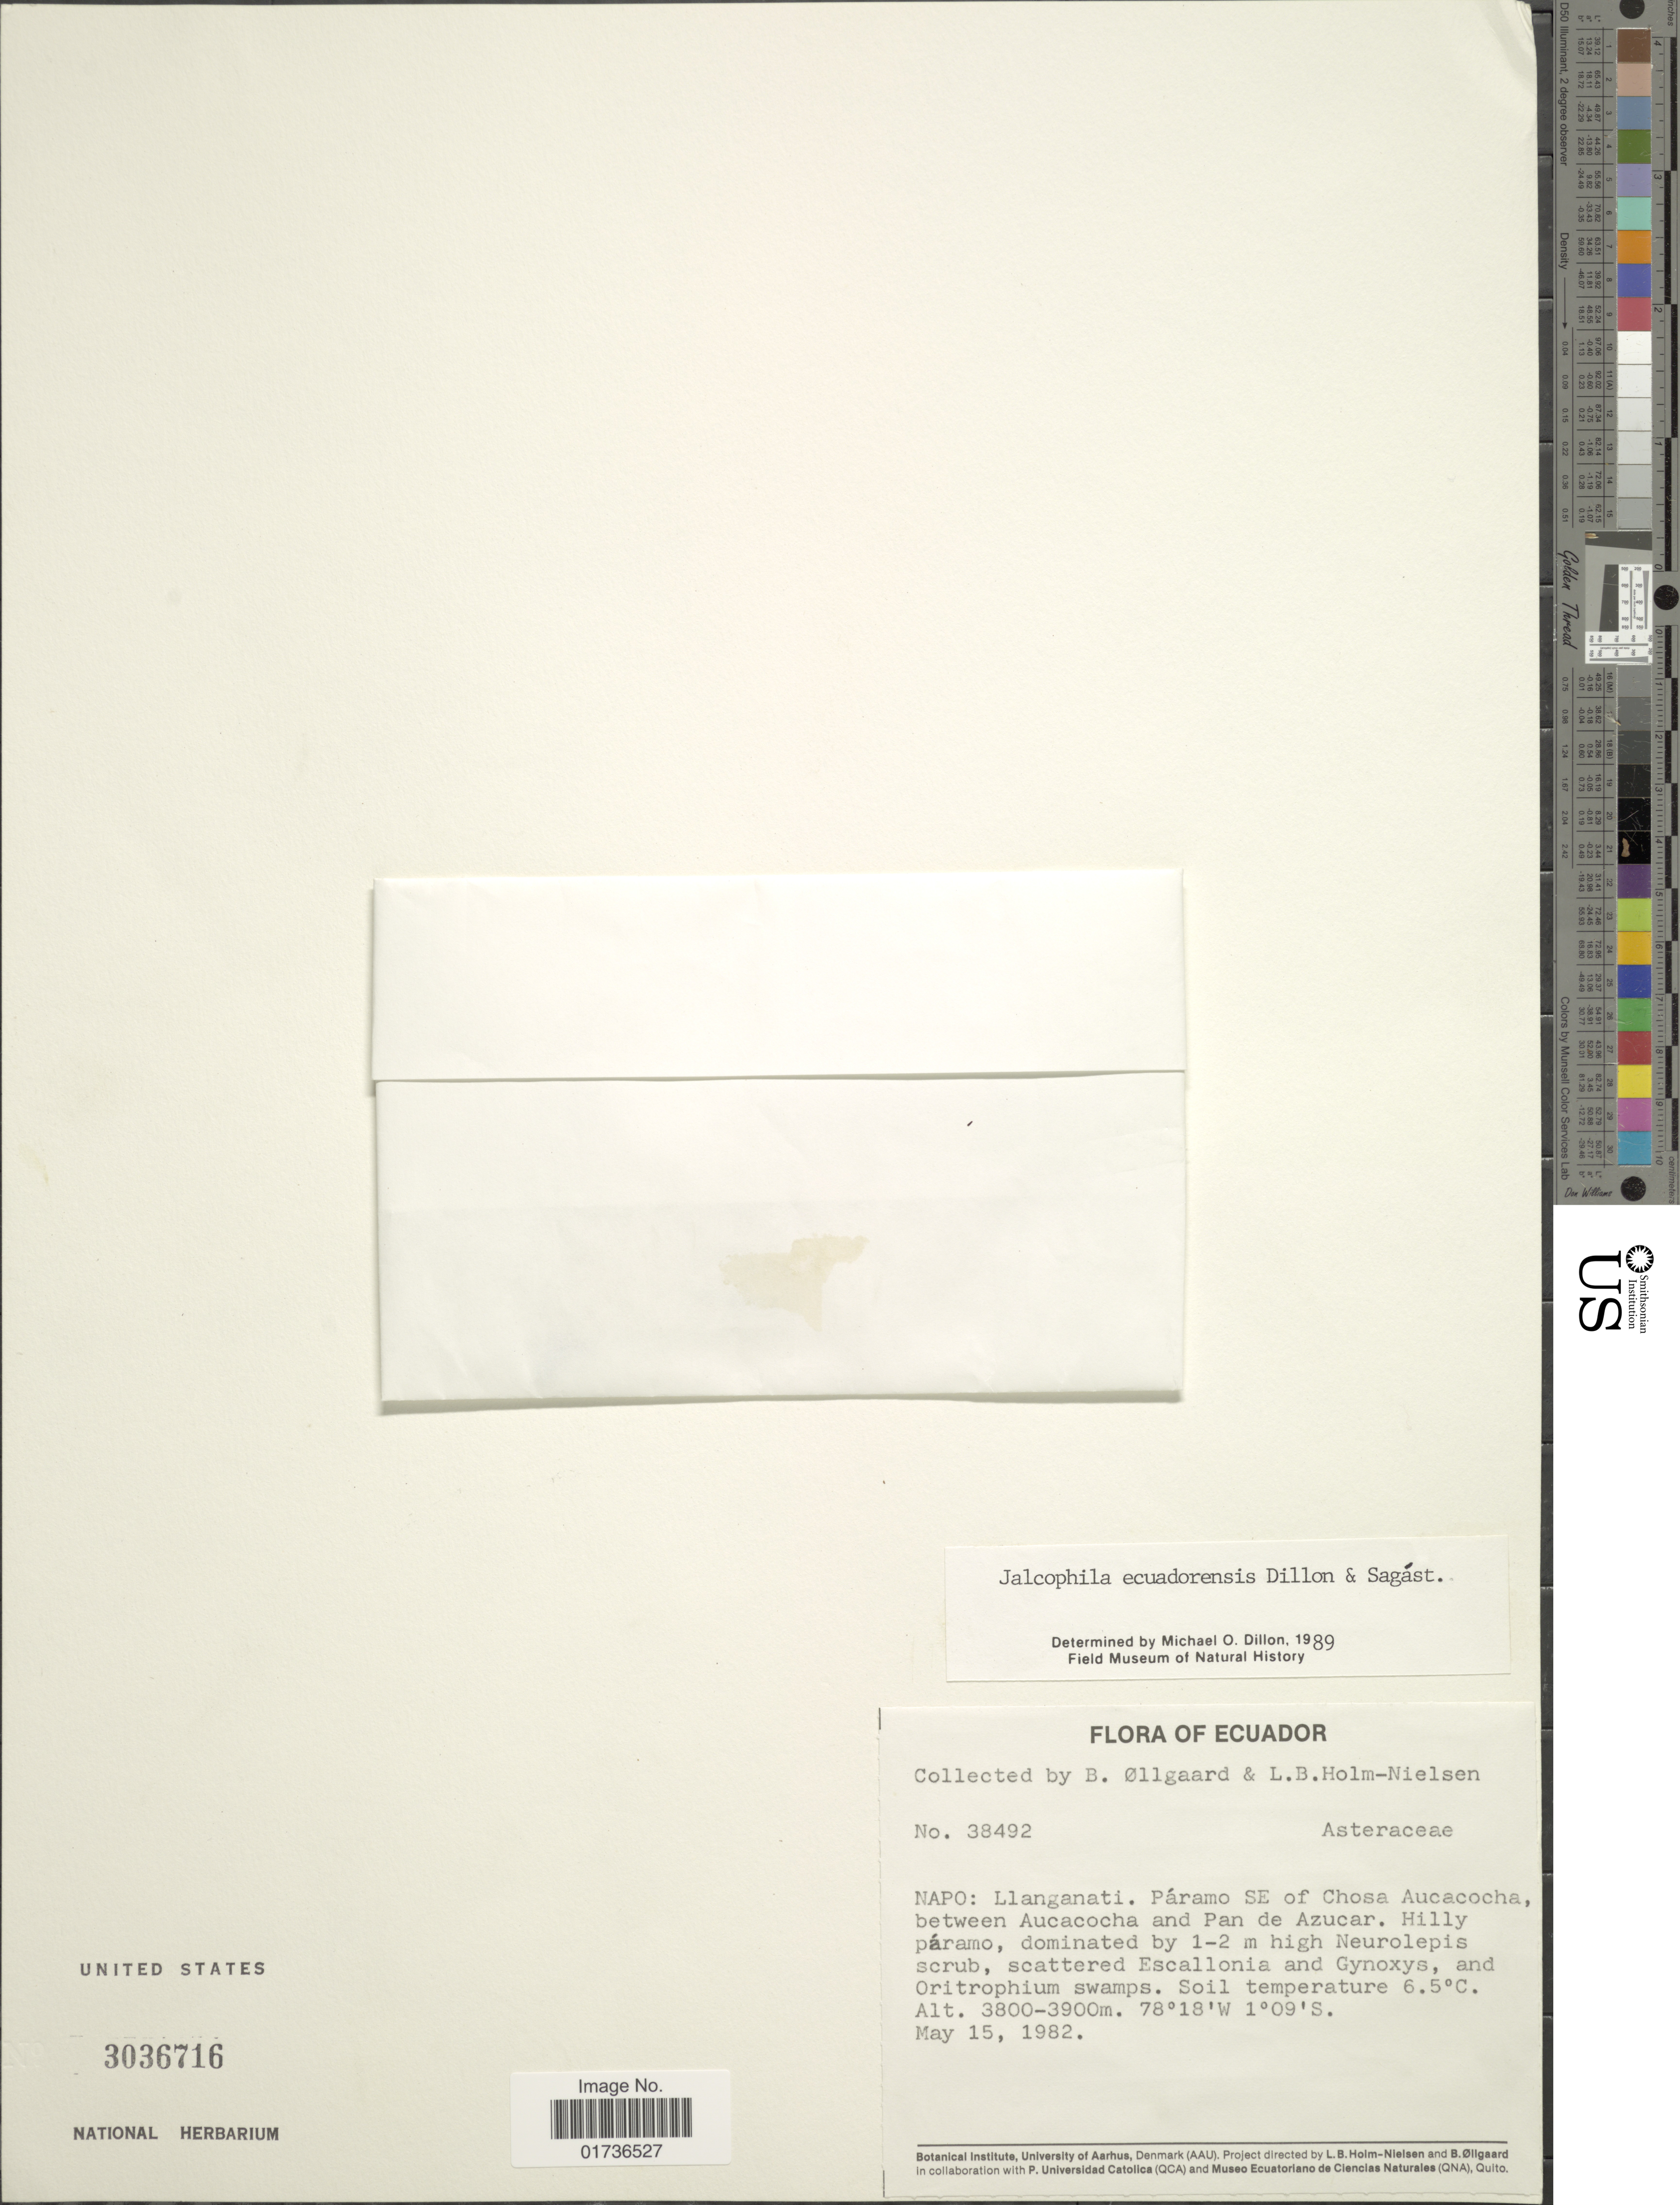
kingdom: Plantae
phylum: Tracheophyta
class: Magnoliopsida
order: Asterales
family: Asteraceae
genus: Jalcophila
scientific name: Jalcophila ecuadoriensis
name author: M.O. Dillon & Sagást.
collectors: B. Øllgaard & L. B. Holm-Nielsen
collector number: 38492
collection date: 1982-05-15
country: Ecuador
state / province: Napo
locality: Llanganati. Páramo SE of Chosa Aucacocha, between Aucacocha and Pan de Azucar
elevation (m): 3800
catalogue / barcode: US 3036716